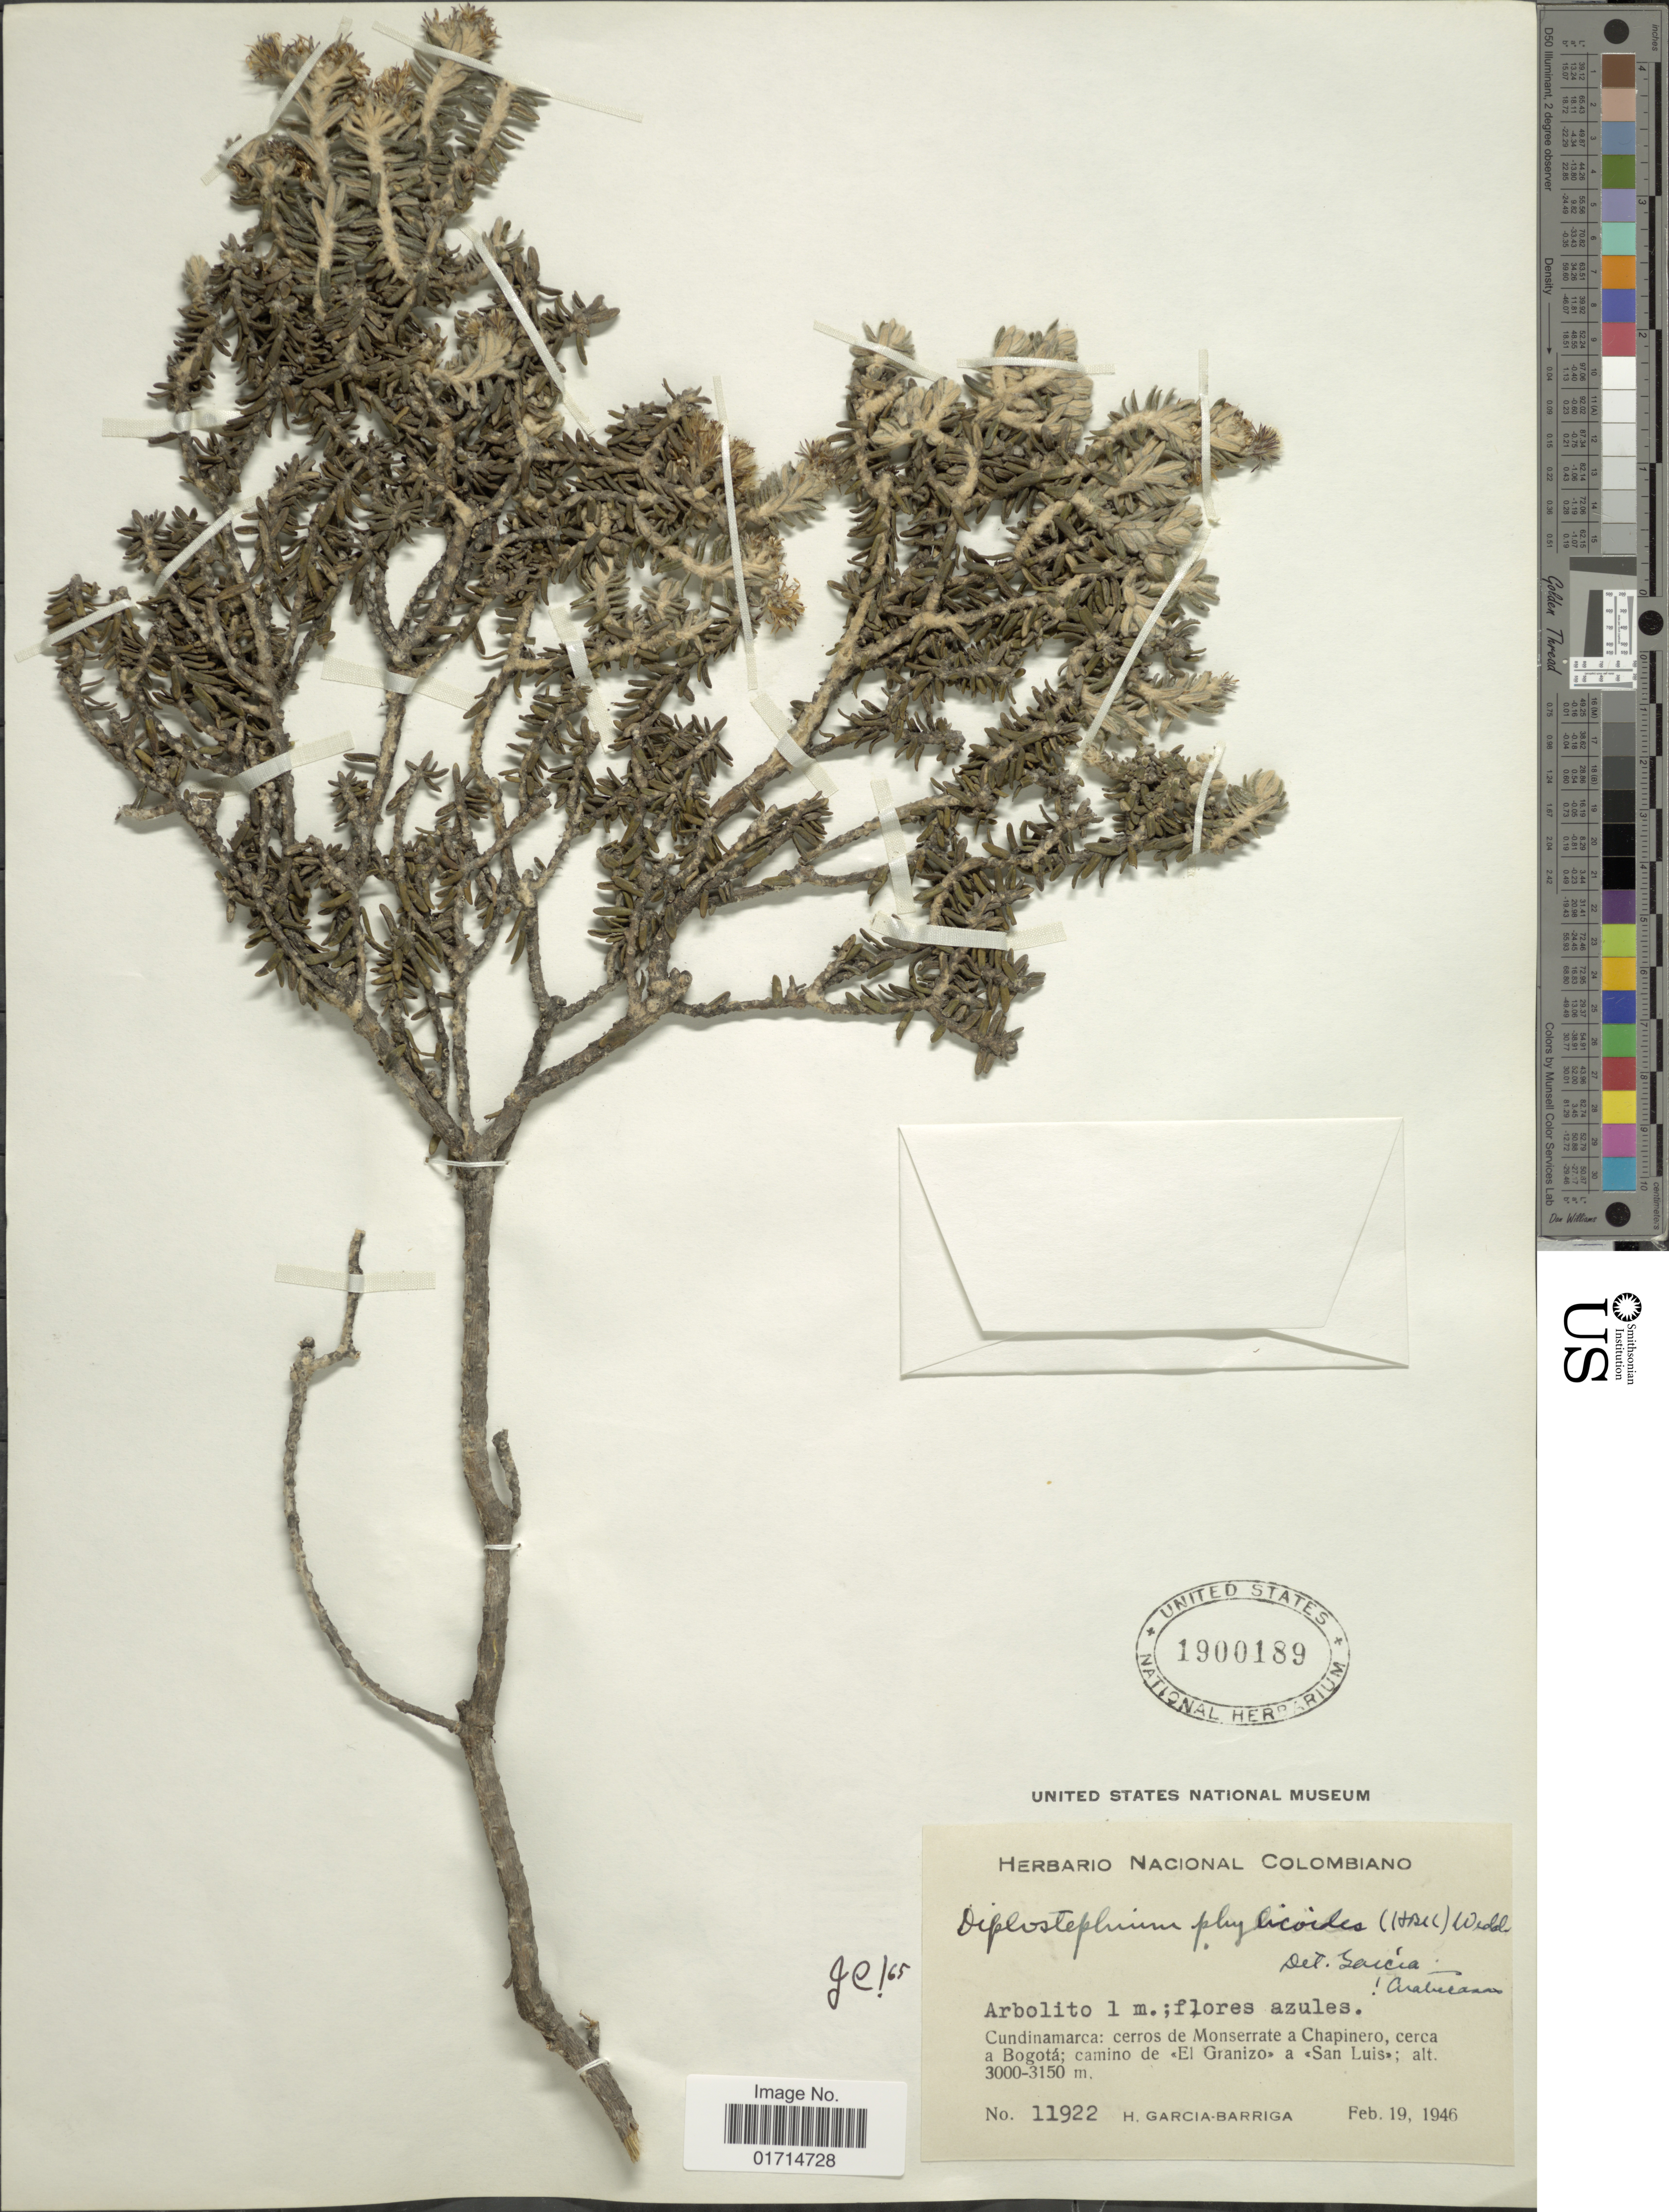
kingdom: Plantae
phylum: Tracheophyta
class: Magnoliopsida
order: Asterales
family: Asteraceae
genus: Diplostephium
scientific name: Diplostephium phylicoides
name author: (Kunth) Wedd.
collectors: H. García Barriga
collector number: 11922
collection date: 1946-02-19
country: Colombia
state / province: Cundinamarca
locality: Cerros de Monserrate a Chapinero, cerca a Bogota; camino de El Granizo a San Luis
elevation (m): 3000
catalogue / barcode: US 1900189